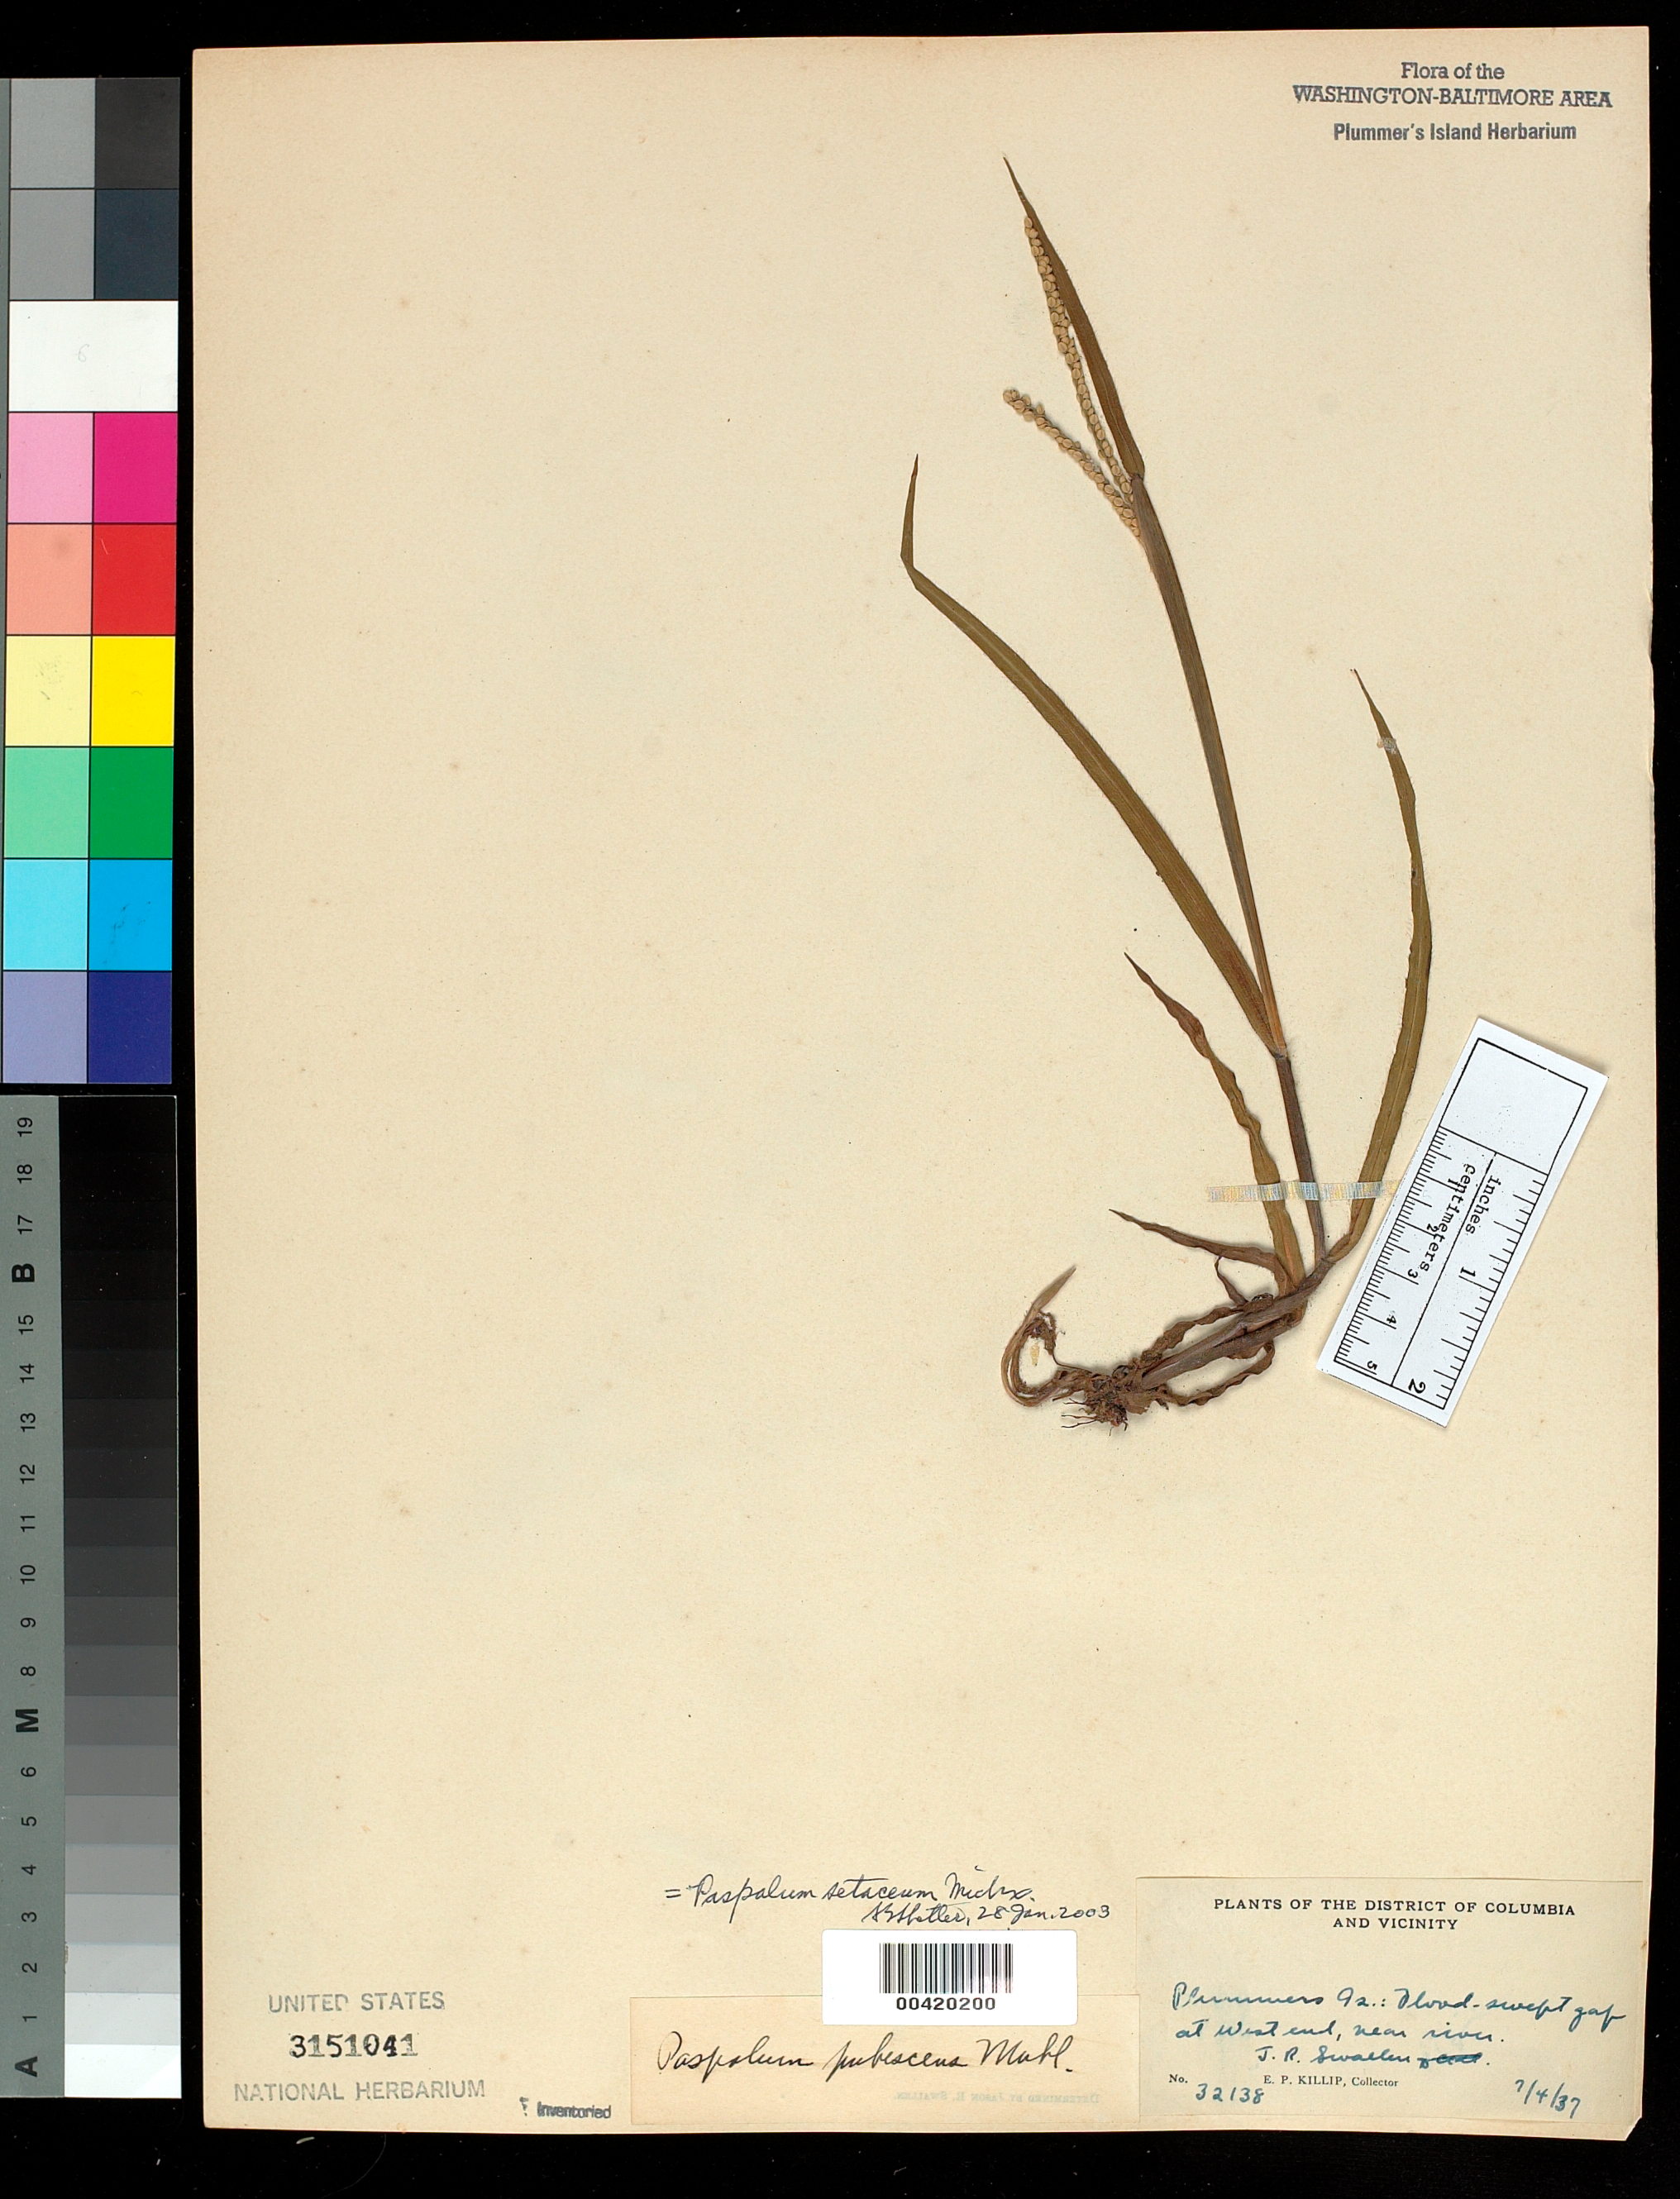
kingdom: Plantae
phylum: Tracheophyta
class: Liliopsida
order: Poales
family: Poaceae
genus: Paspalum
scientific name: Paspalum setaceum var. muhlenbergii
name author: (Nash) D.J. Banks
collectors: E. P. Killip & J. R. Swallen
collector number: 32138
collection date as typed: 04 Jul 1937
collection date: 1937-07-04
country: United States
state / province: Maryland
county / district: Montgomery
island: Plummers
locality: Plummer's Island; flood-swept Gap at west end, near River C. & O. Canal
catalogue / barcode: US 3151041